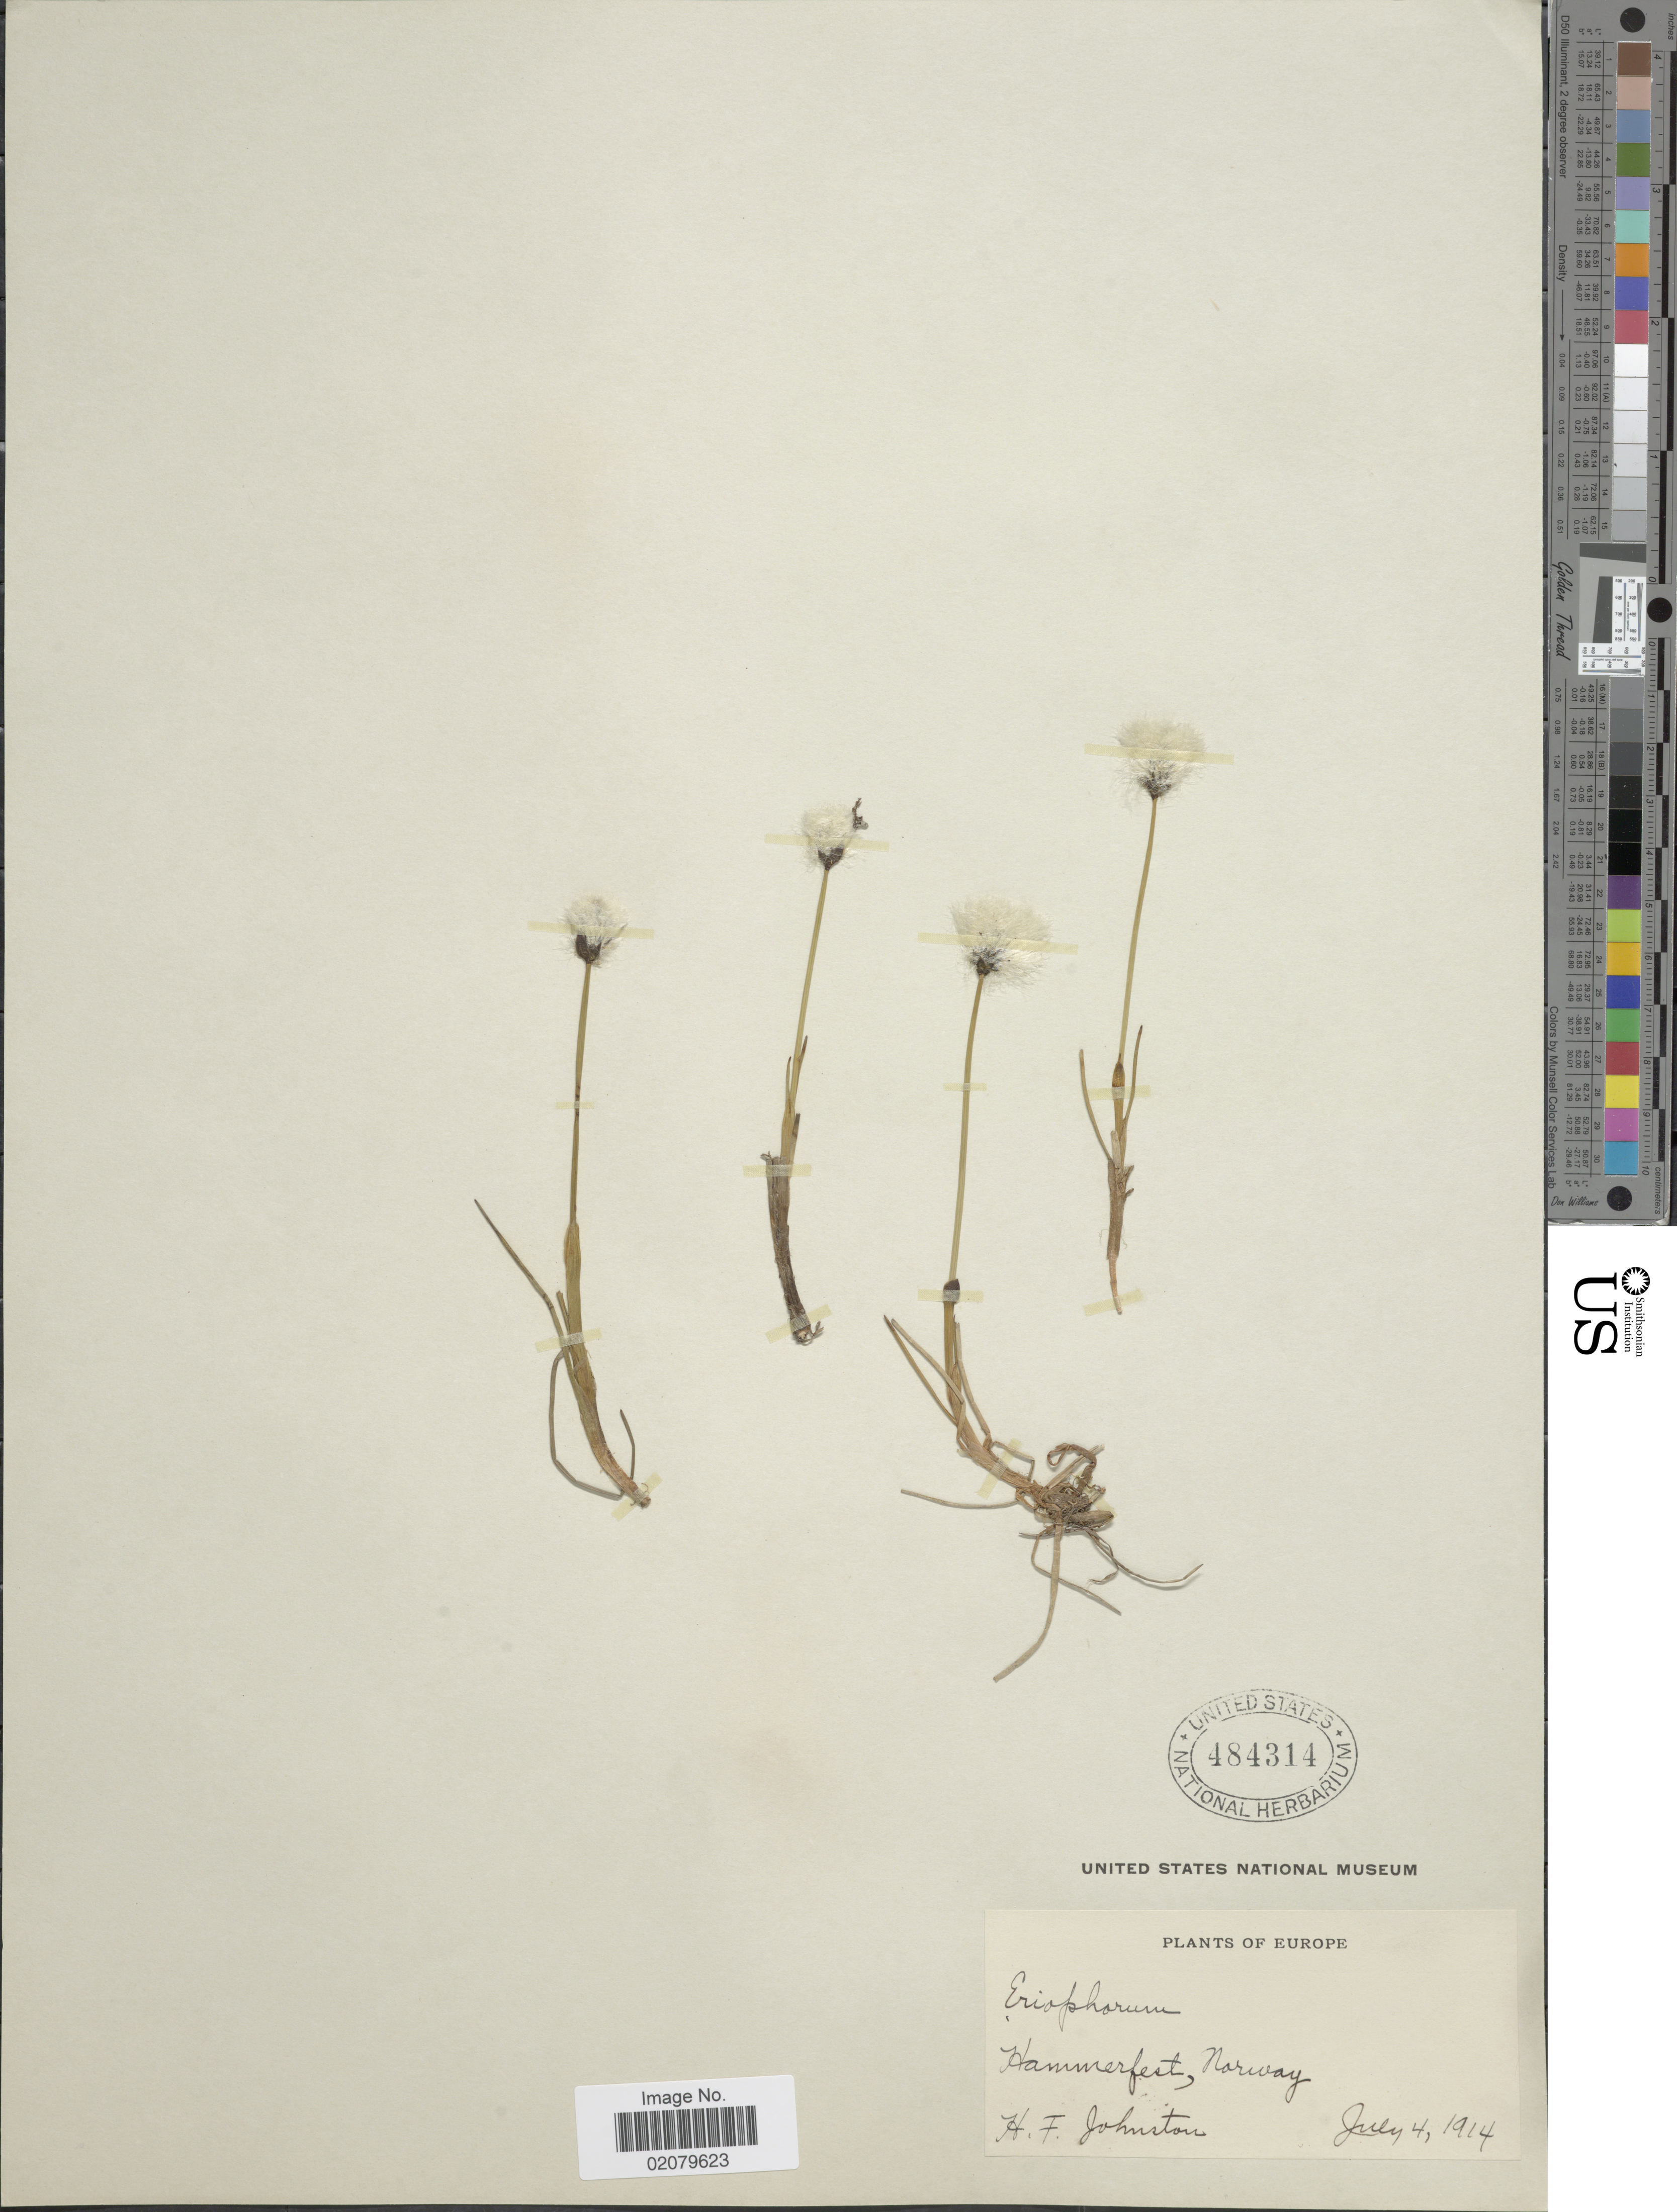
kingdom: Plantae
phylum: Tracheophyta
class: Liliopsida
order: Poales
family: Cyperaceae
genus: Eriophorum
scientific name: Eriophorum sp.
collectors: H. Johnston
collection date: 1914-07-04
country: Norway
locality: Hammerfest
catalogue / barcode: US 484314